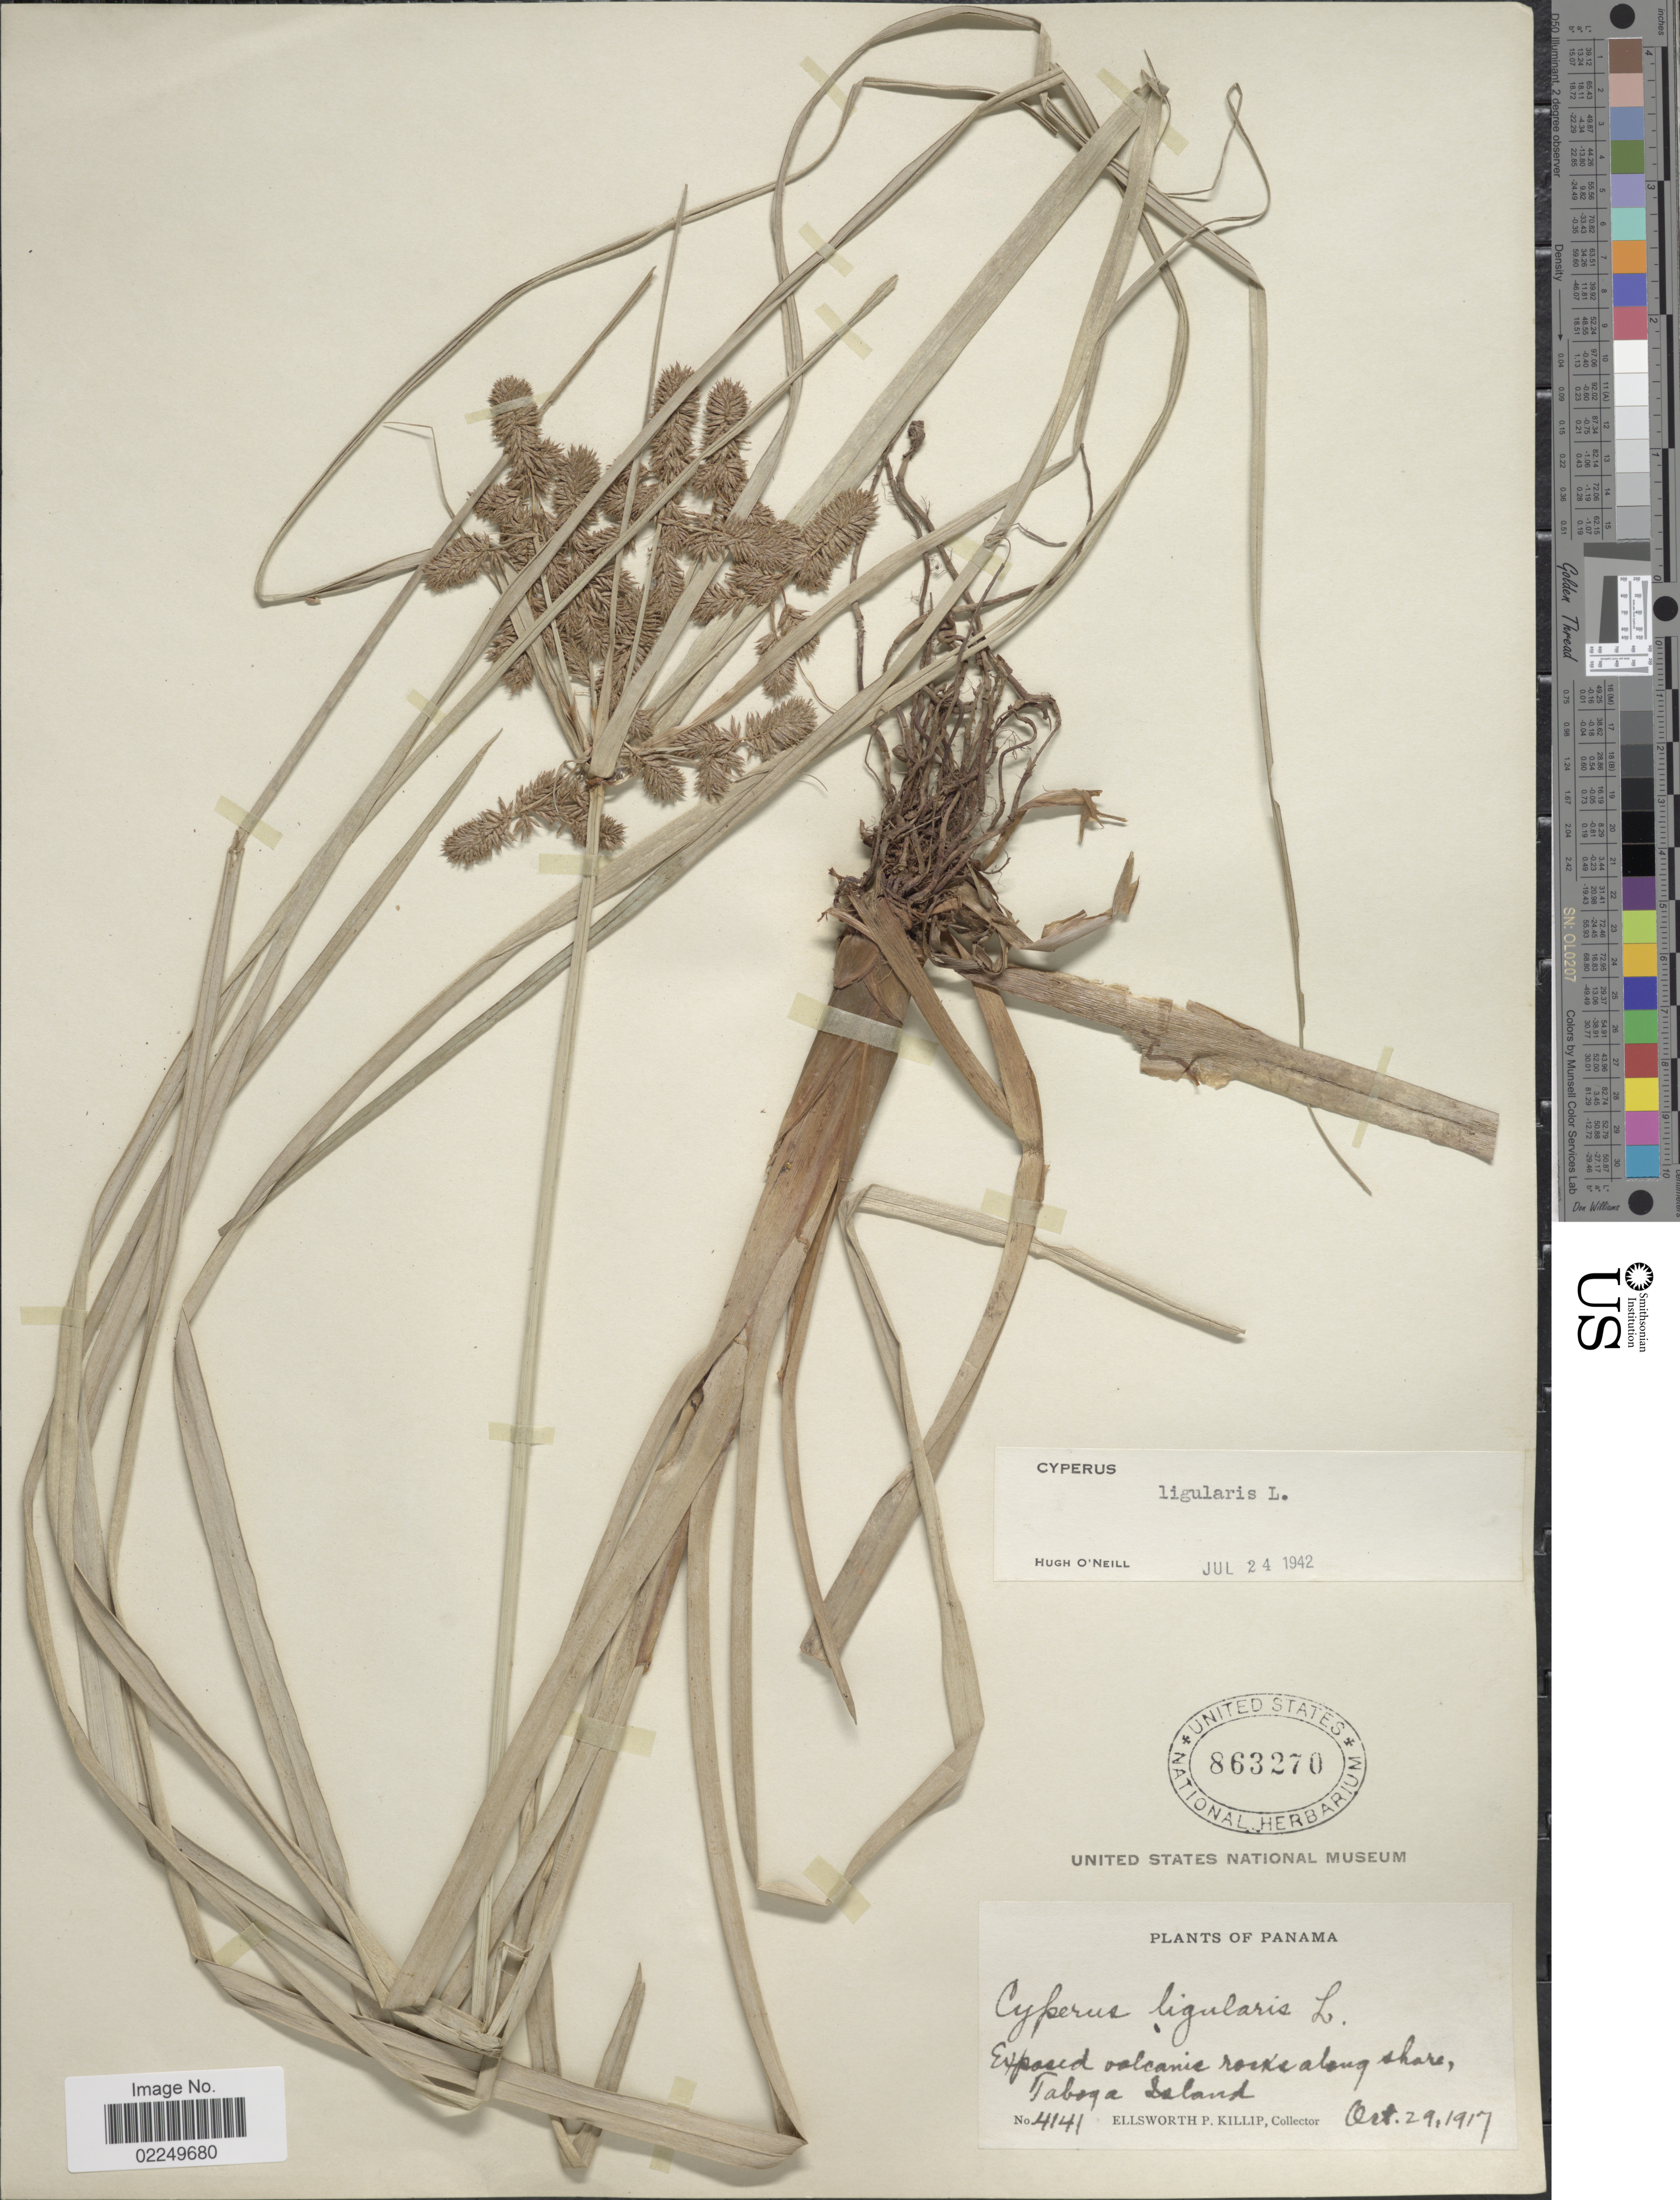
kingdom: Plantae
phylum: Tracheophyta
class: Liliopsida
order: Poales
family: Cyperaceae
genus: Cyperus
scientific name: Cyperus ligularis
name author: L.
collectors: E. P. Killip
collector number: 4141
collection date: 1917-10-29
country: Panama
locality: Taboga Island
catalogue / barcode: US 863270